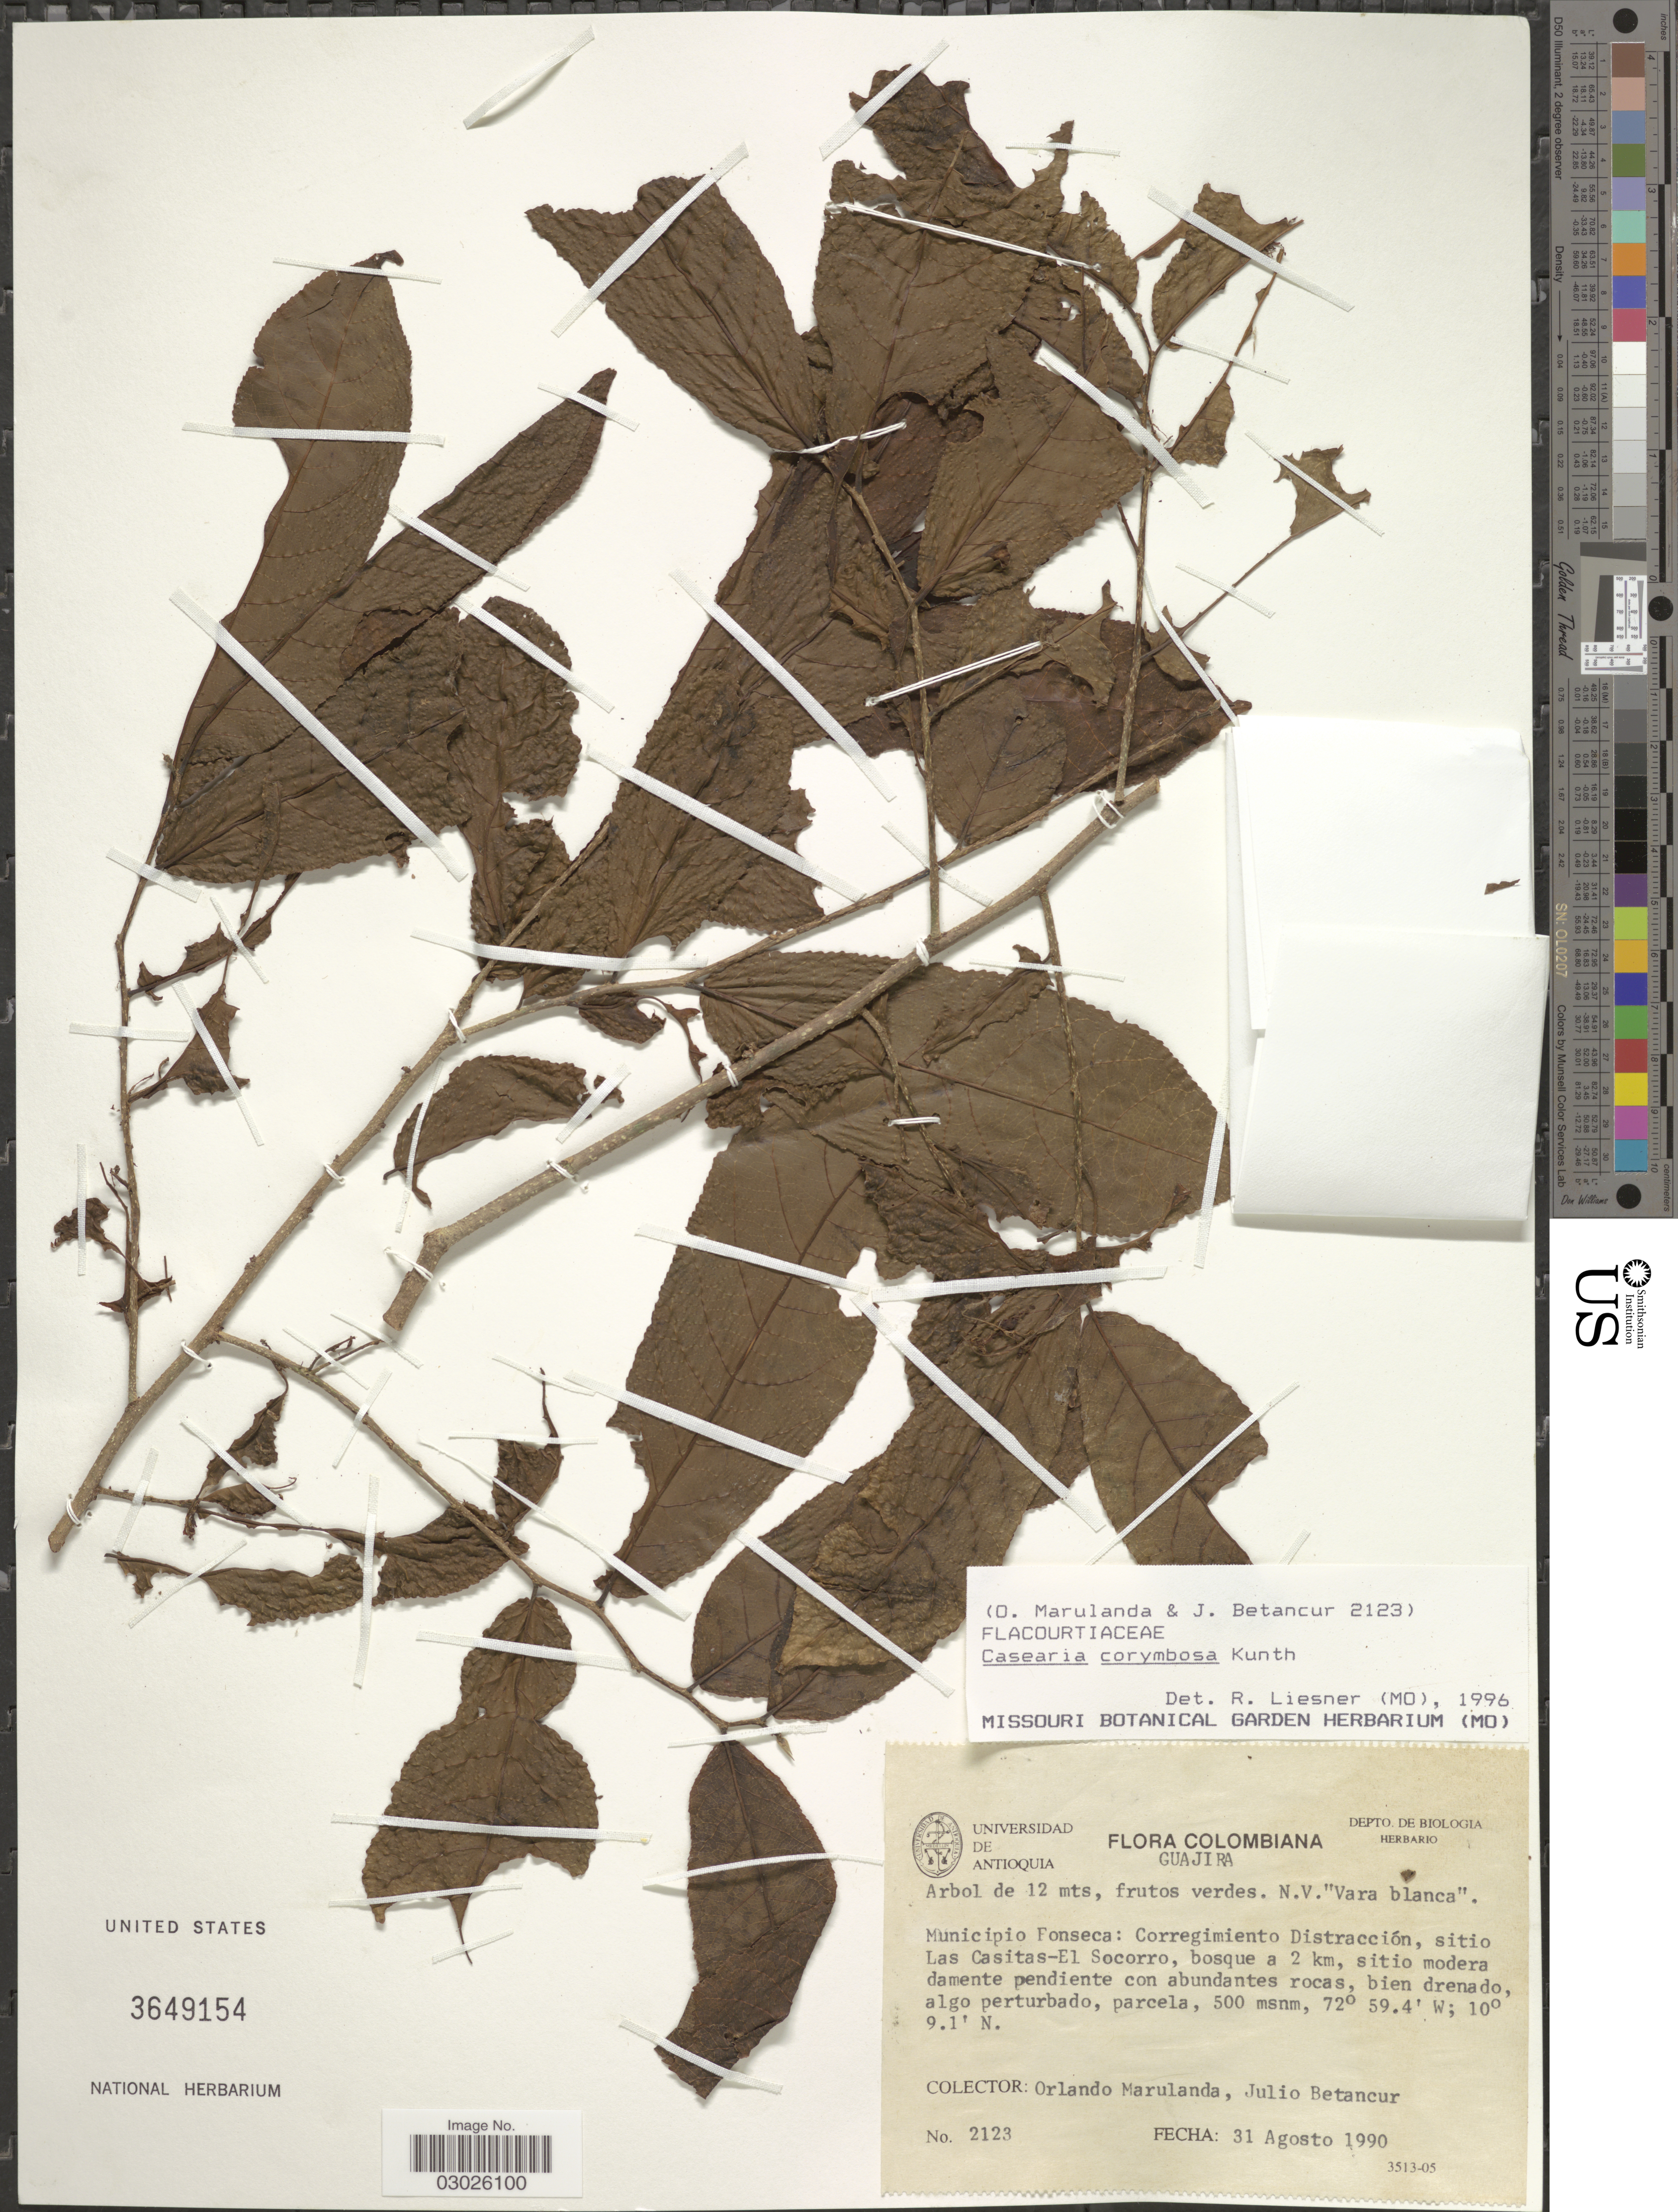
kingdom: Plantae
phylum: Tracheophyta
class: Magnoliopsida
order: Malpighiales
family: Salicaceae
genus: Casearia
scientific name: Casearia corymbosa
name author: Kunth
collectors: O. Marulanda & J. Betancur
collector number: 2123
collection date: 1990-08-31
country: Colombia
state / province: La Guajira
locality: Municipio Fonseca: Corregimiento Distracción, sitio Las Casitas-El Socorro, bosque a 2 km.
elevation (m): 500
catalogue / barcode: US 3649154